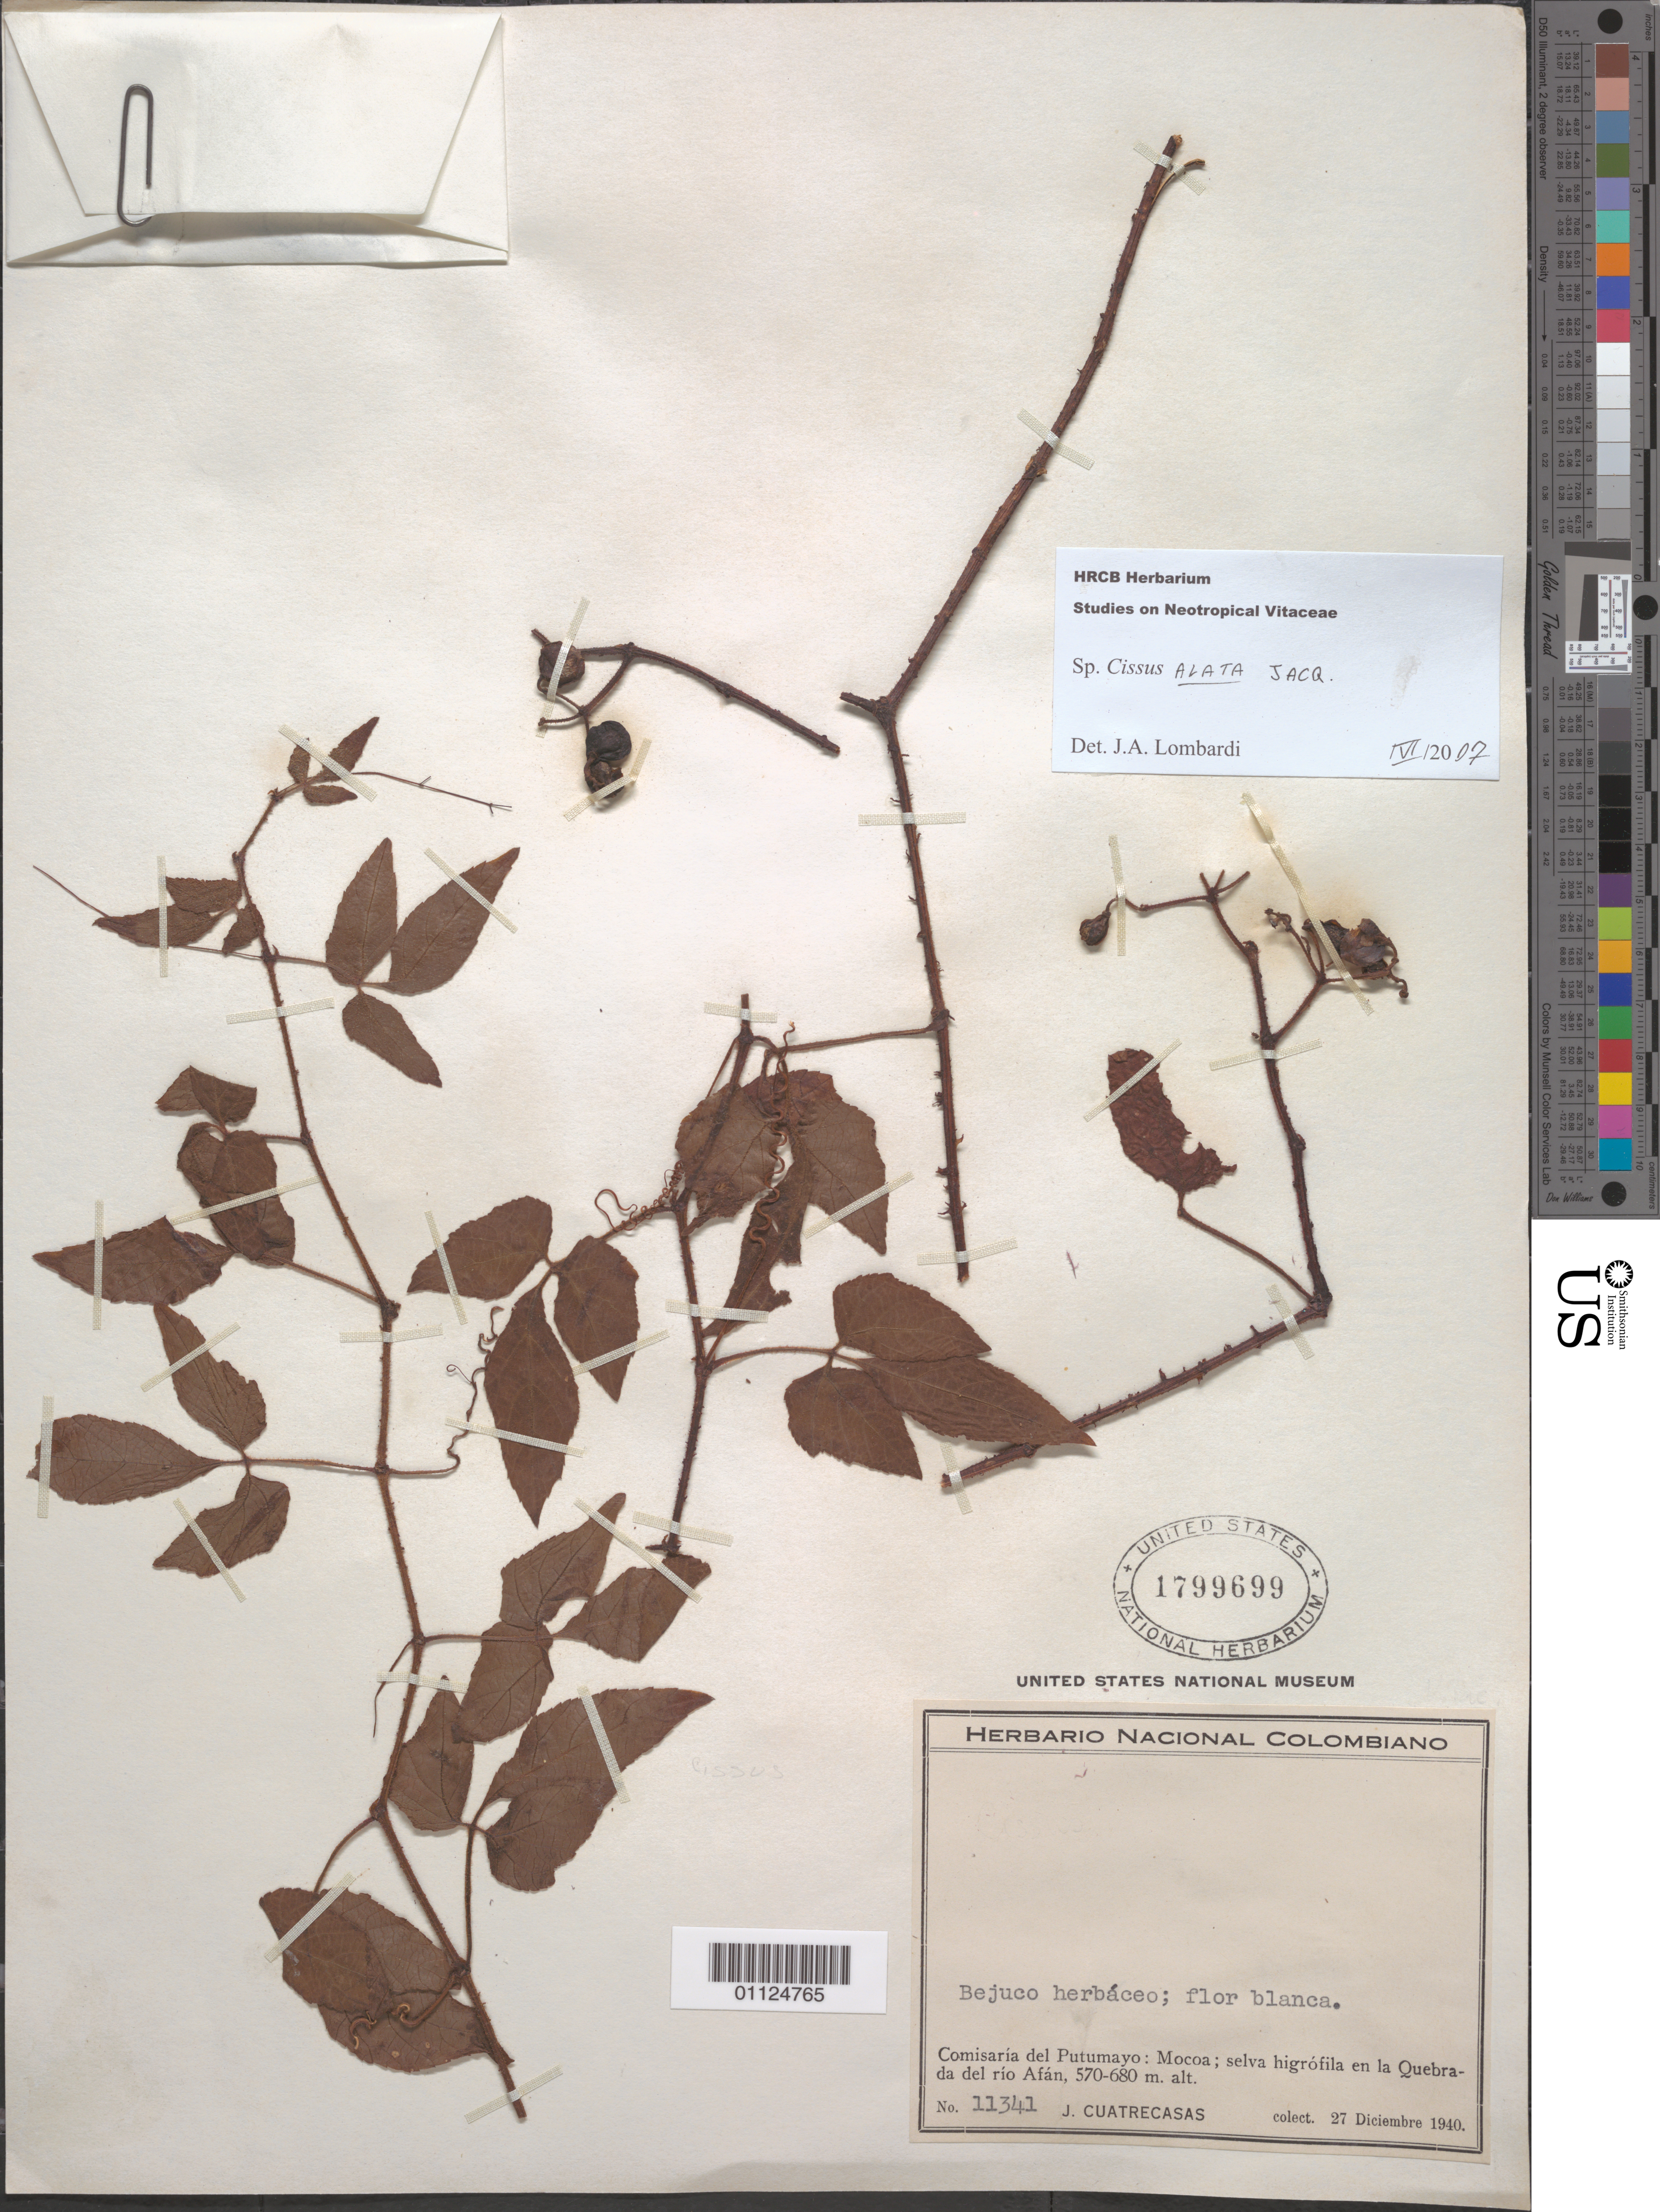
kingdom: Plantae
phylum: Tracheophyta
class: Magnoliopsida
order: Vitales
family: Vitaceae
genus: Cissus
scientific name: Cissus alata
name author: Jacq.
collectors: J. Cuatrecasas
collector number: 11341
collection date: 1940-12-27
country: Colombia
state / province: Putumayo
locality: Mocoa; selva higrofila en la Quebrada del rio Afen.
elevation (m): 570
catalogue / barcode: US 1799699